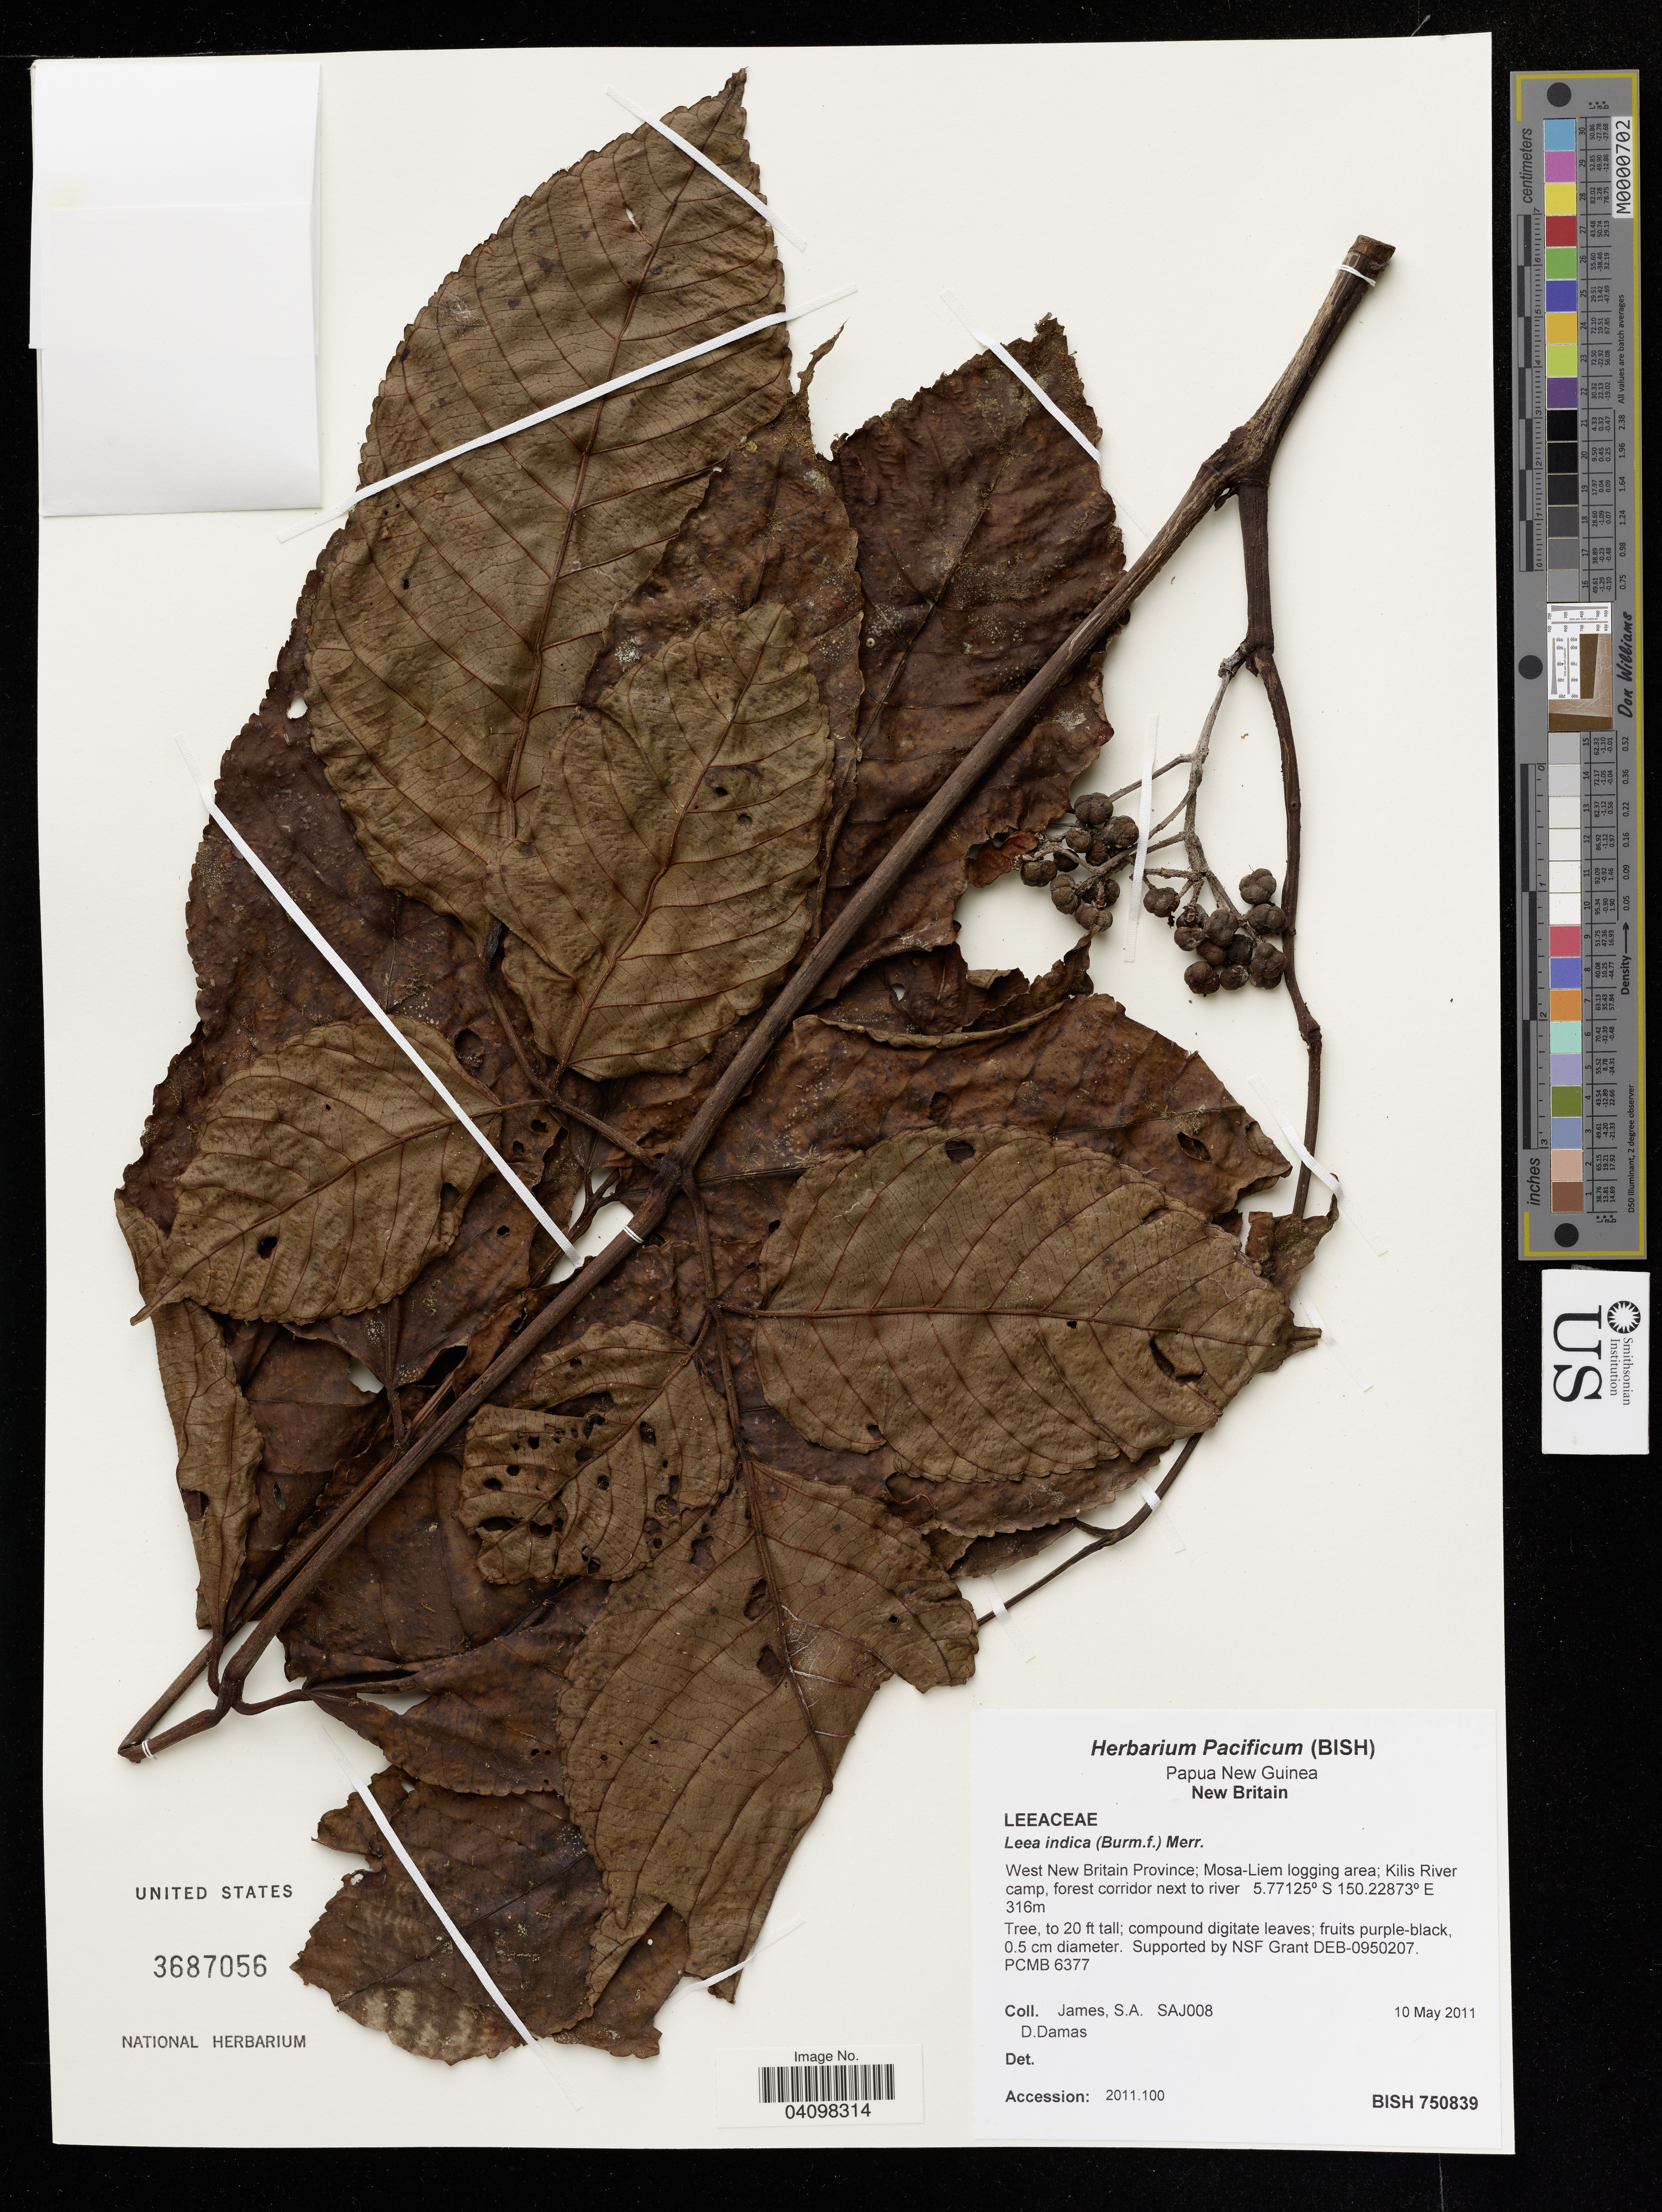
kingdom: Plantae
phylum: Tracheophyta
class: Magnoliopsida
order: Vitales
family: Vitaceae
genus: Leea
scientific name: Leea indica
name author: (Burm. f.) Merr.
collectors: S. James & D. Damas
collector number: SAJ008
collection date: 2011-05-10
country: Papua New Guinea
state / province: West New Britain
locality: Mosa-Liem logging area; Kilis River camp, forest corridor next to river.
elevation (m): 316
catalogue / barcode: US 3687056